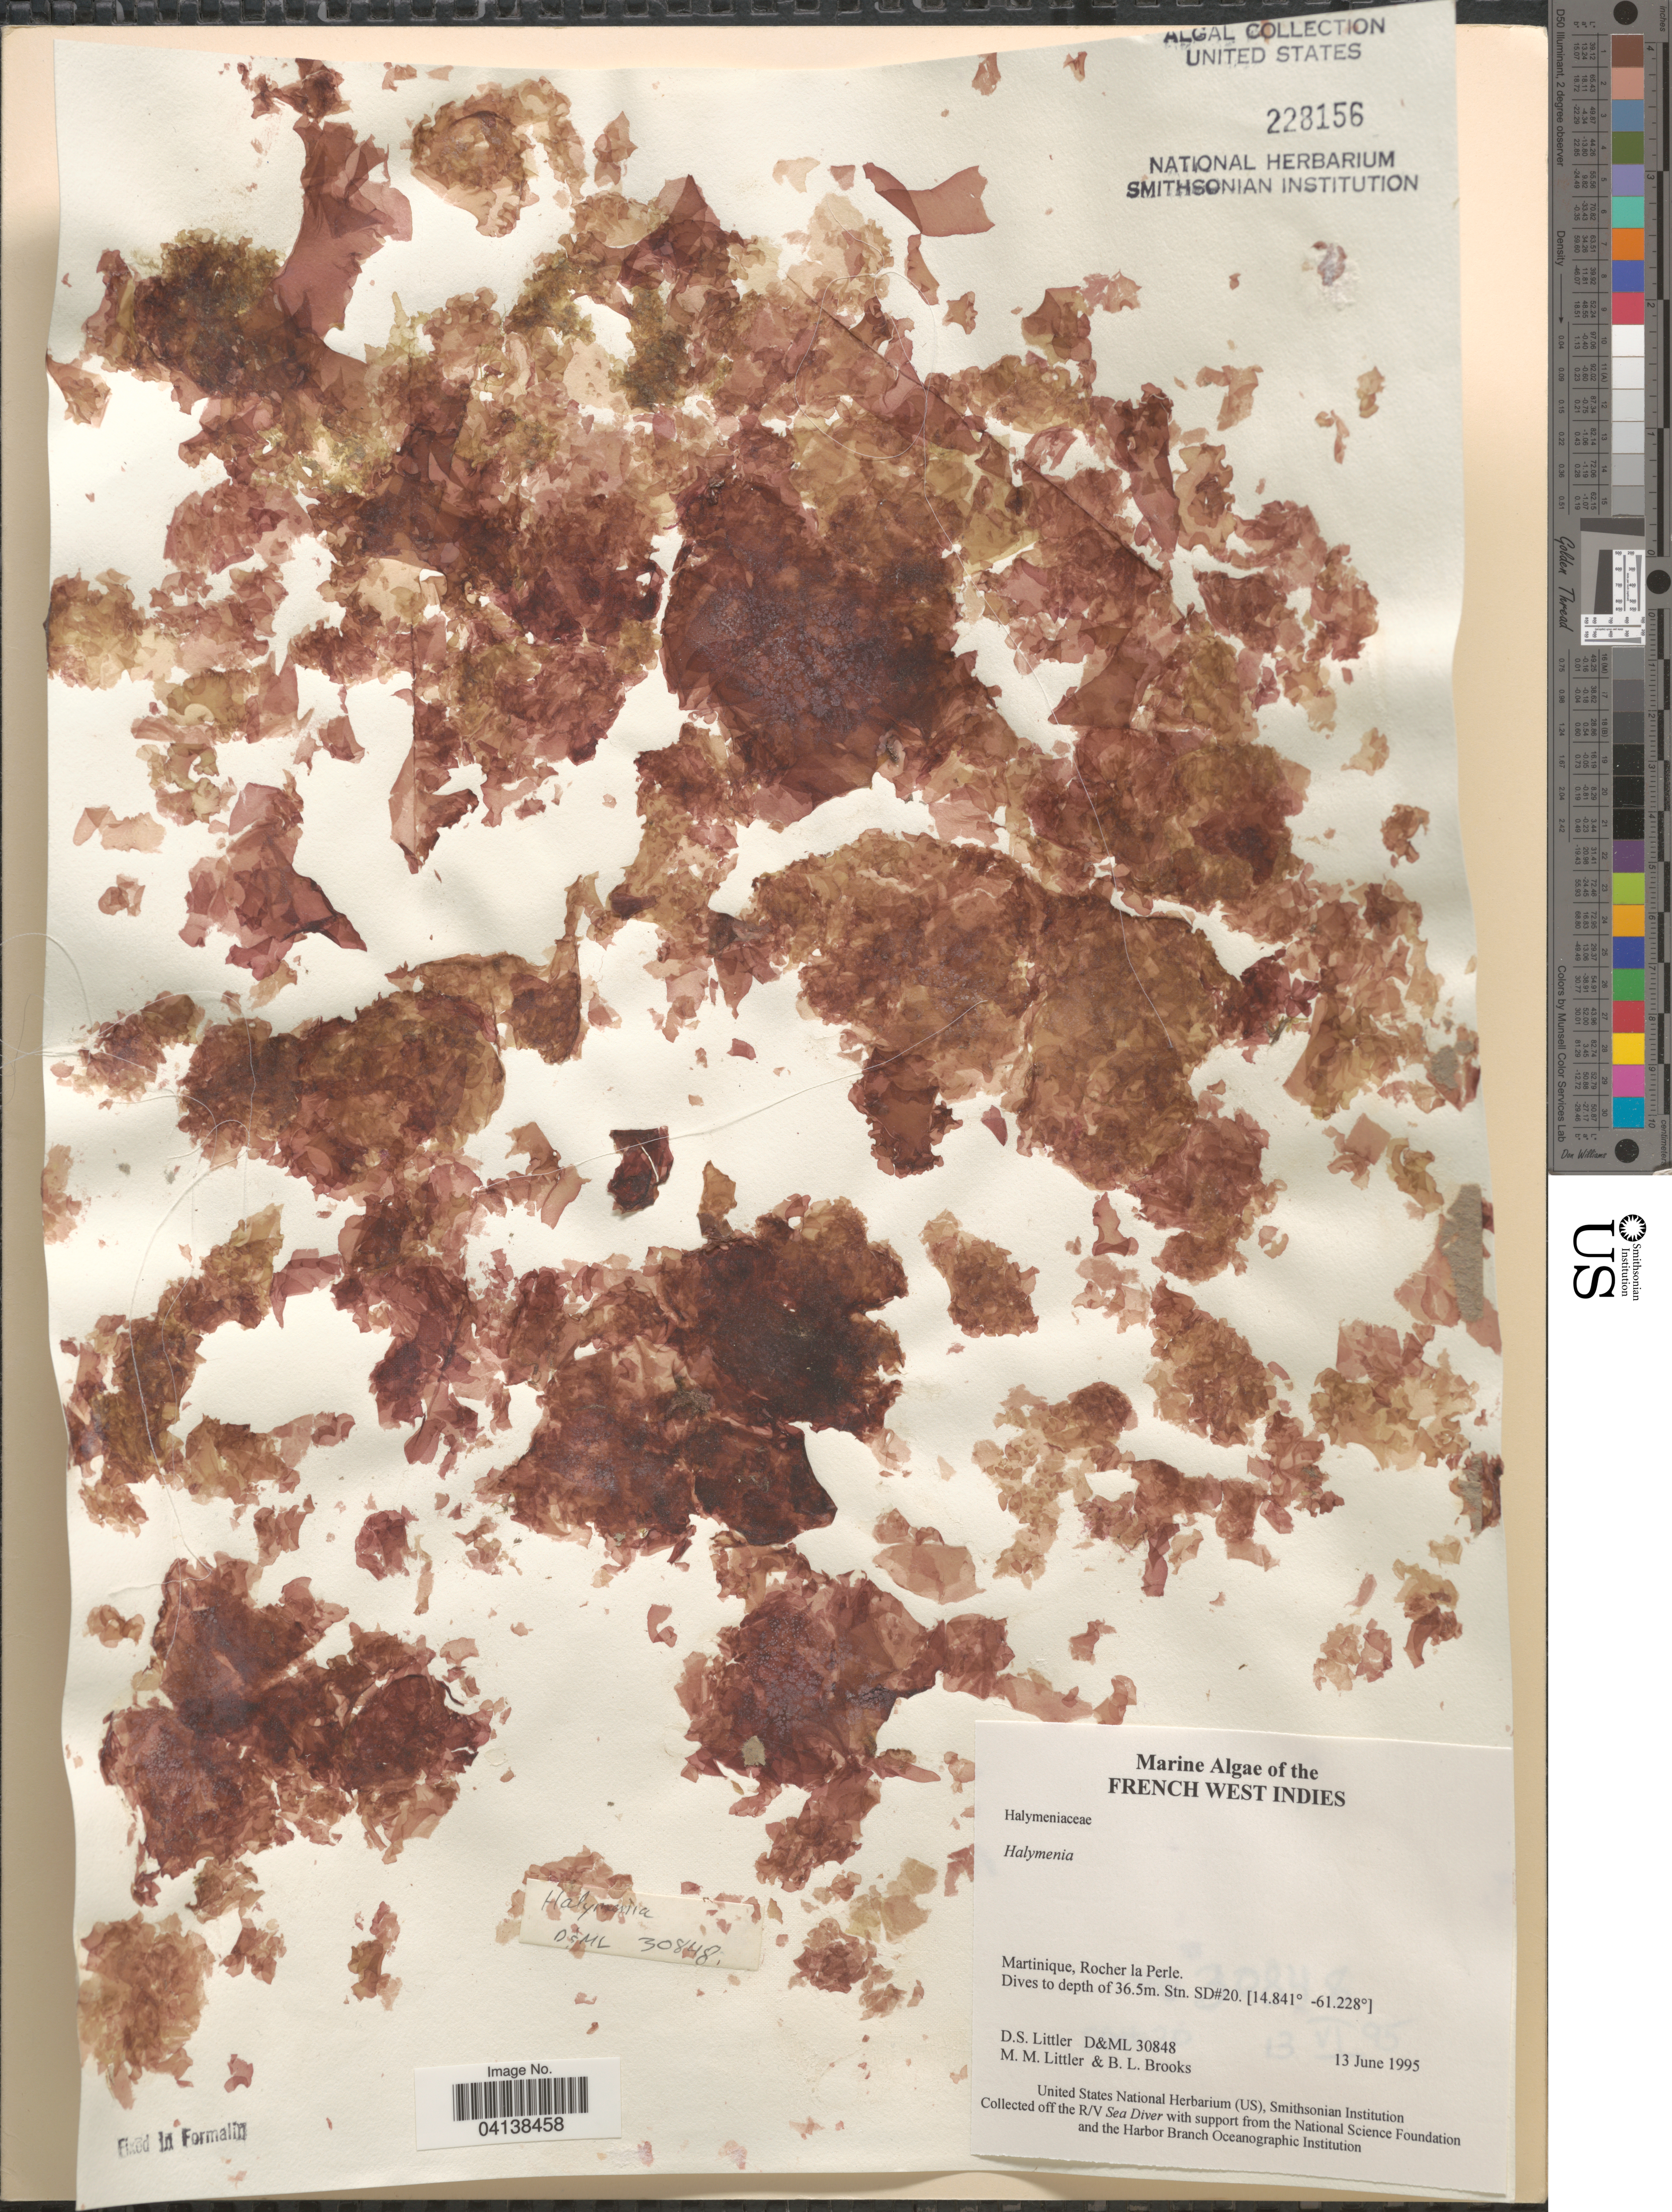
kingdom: Plantae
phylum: Rhodophyta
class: Florideophyceae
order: Halymeniales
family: Halymeniaceae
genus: Halymenia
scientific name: Halymenia sp.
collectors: D. S. Littler & B. Brooks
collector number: D&ML 30848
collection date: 1995-06-13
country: Martinique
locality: French West Indies. Rocher la Perle. Stn. SD#20.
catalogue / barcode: US 228156